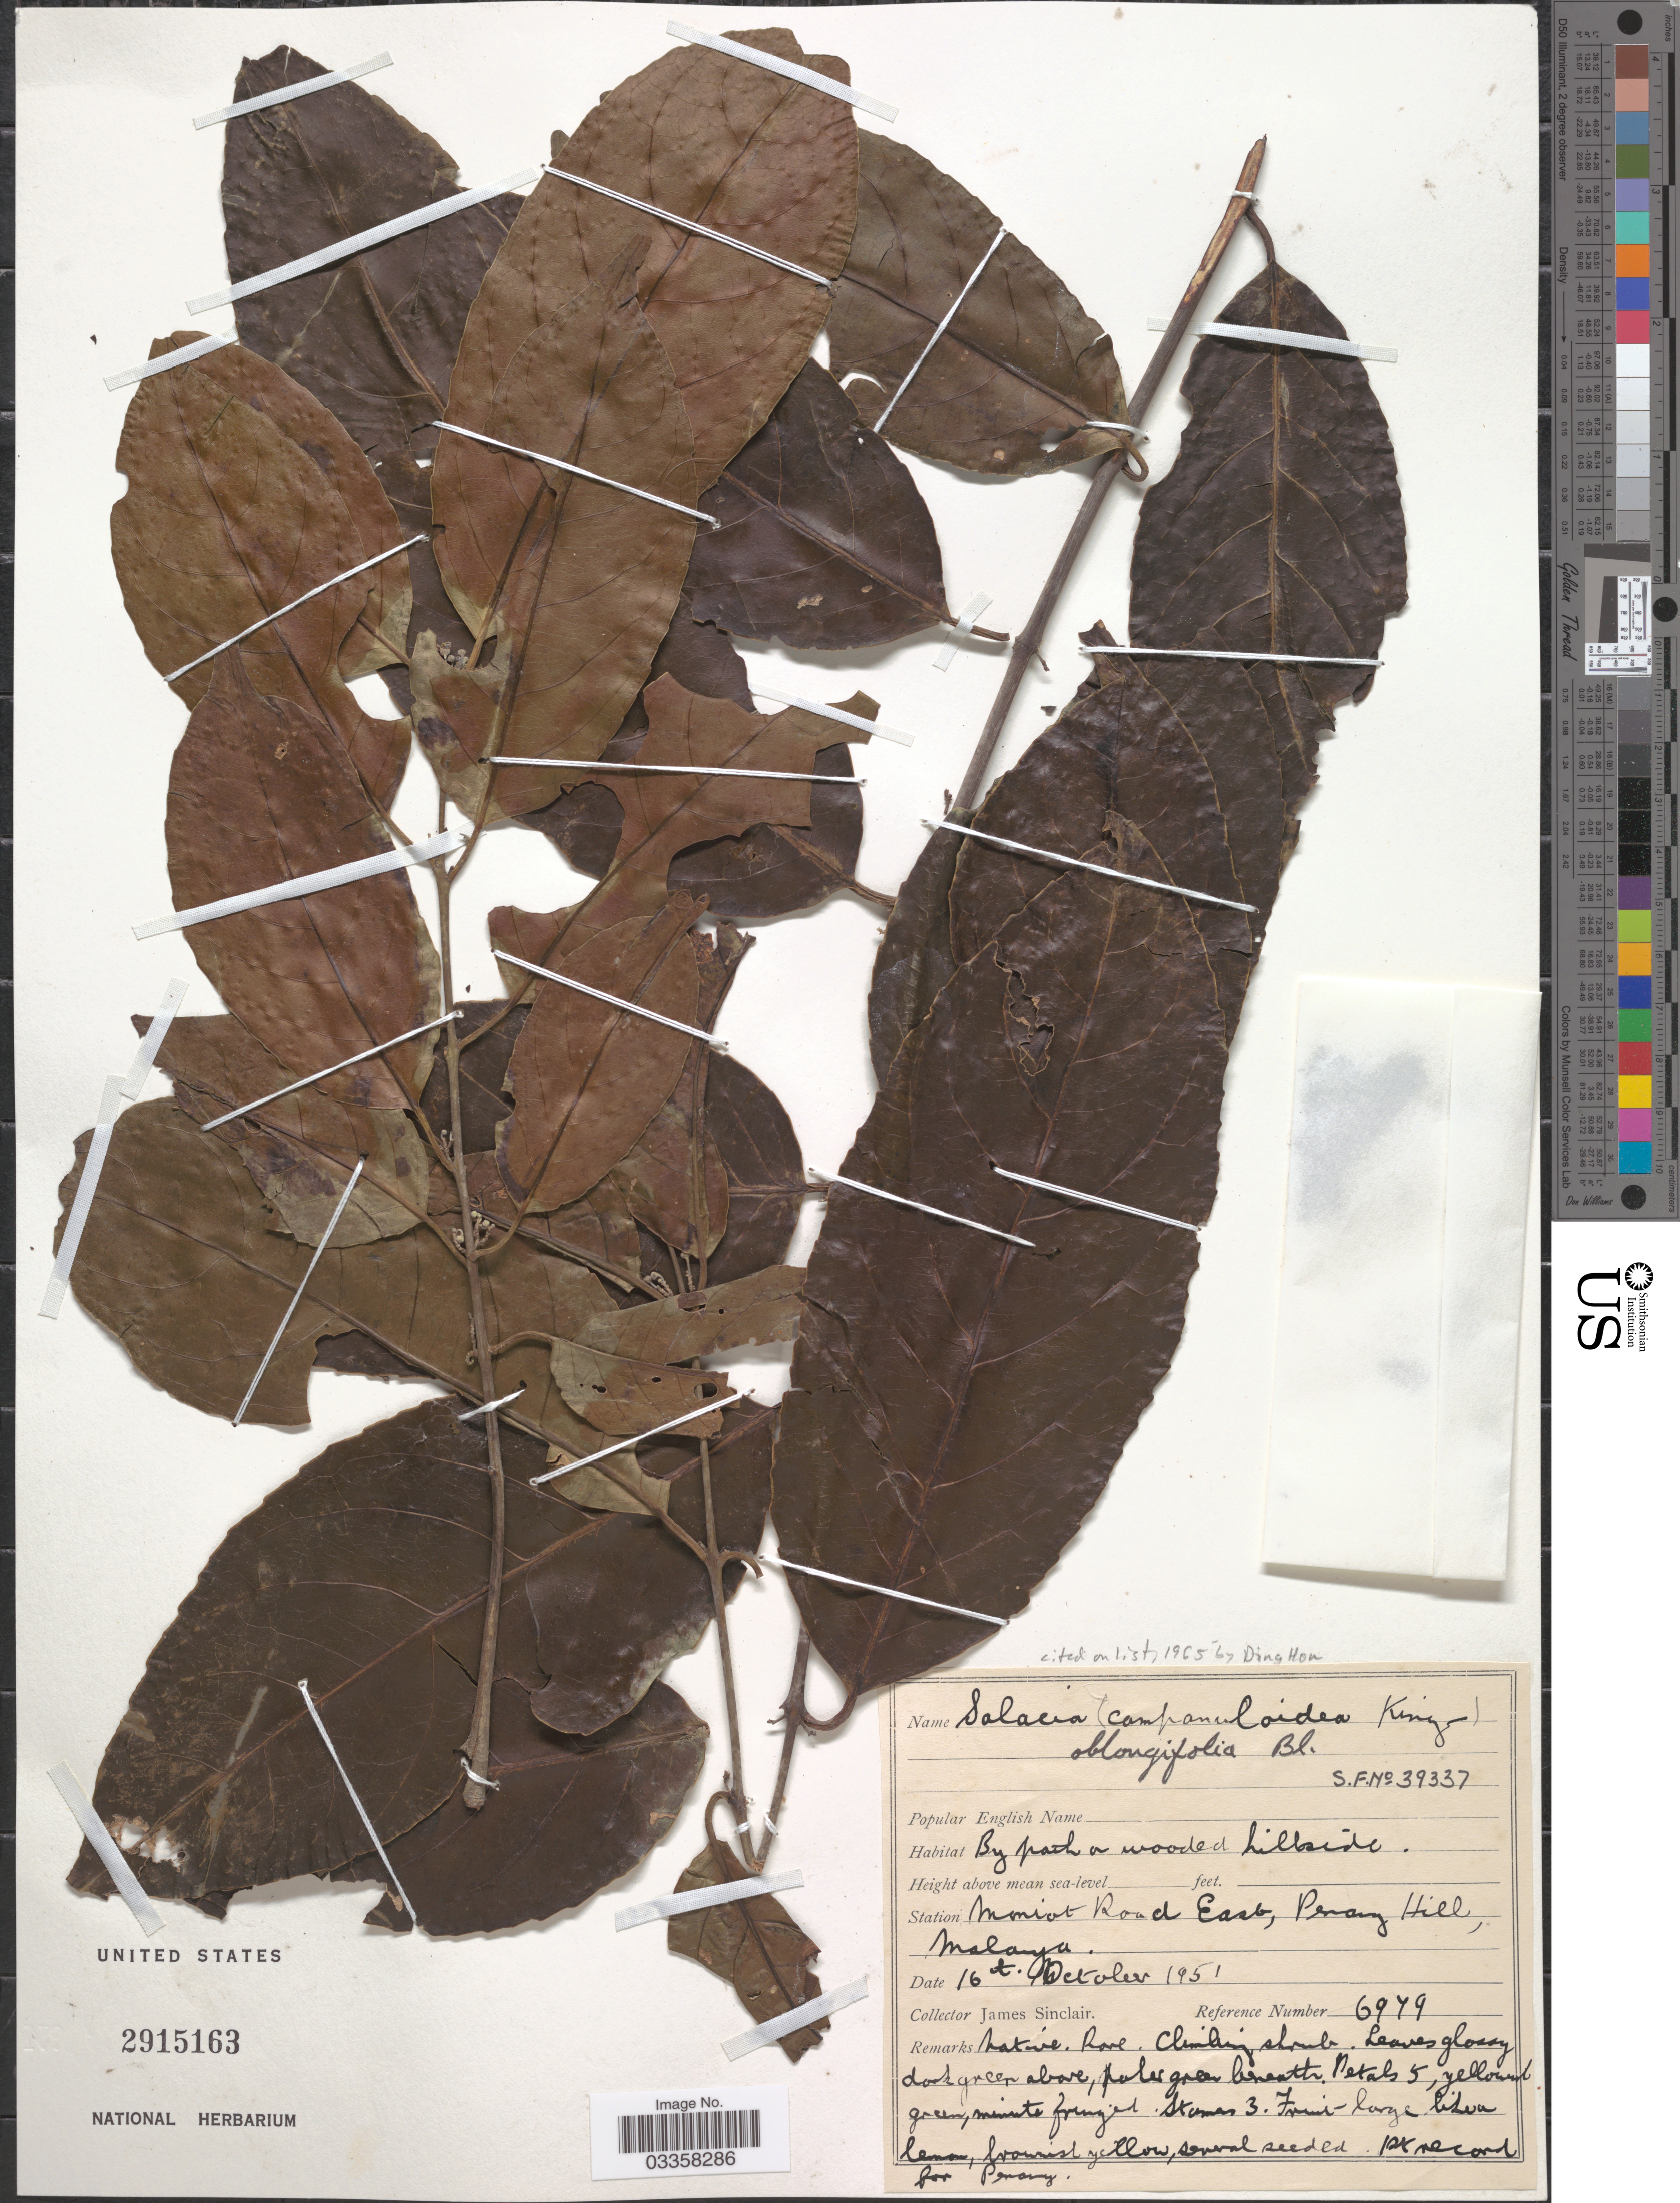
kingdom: Plantae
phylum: Tracheophyta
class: Magnoliopsida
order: Celastrales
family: Celastraceae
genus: Salacia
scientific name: Salacia oblongifolia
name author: (Mart.) G. Don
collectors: J. Sinclair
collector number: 6979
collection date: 1951-10-16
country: Malaysia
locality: Station Moniot Road East, Penang Hill, Malaya.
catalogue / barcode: US 2915163